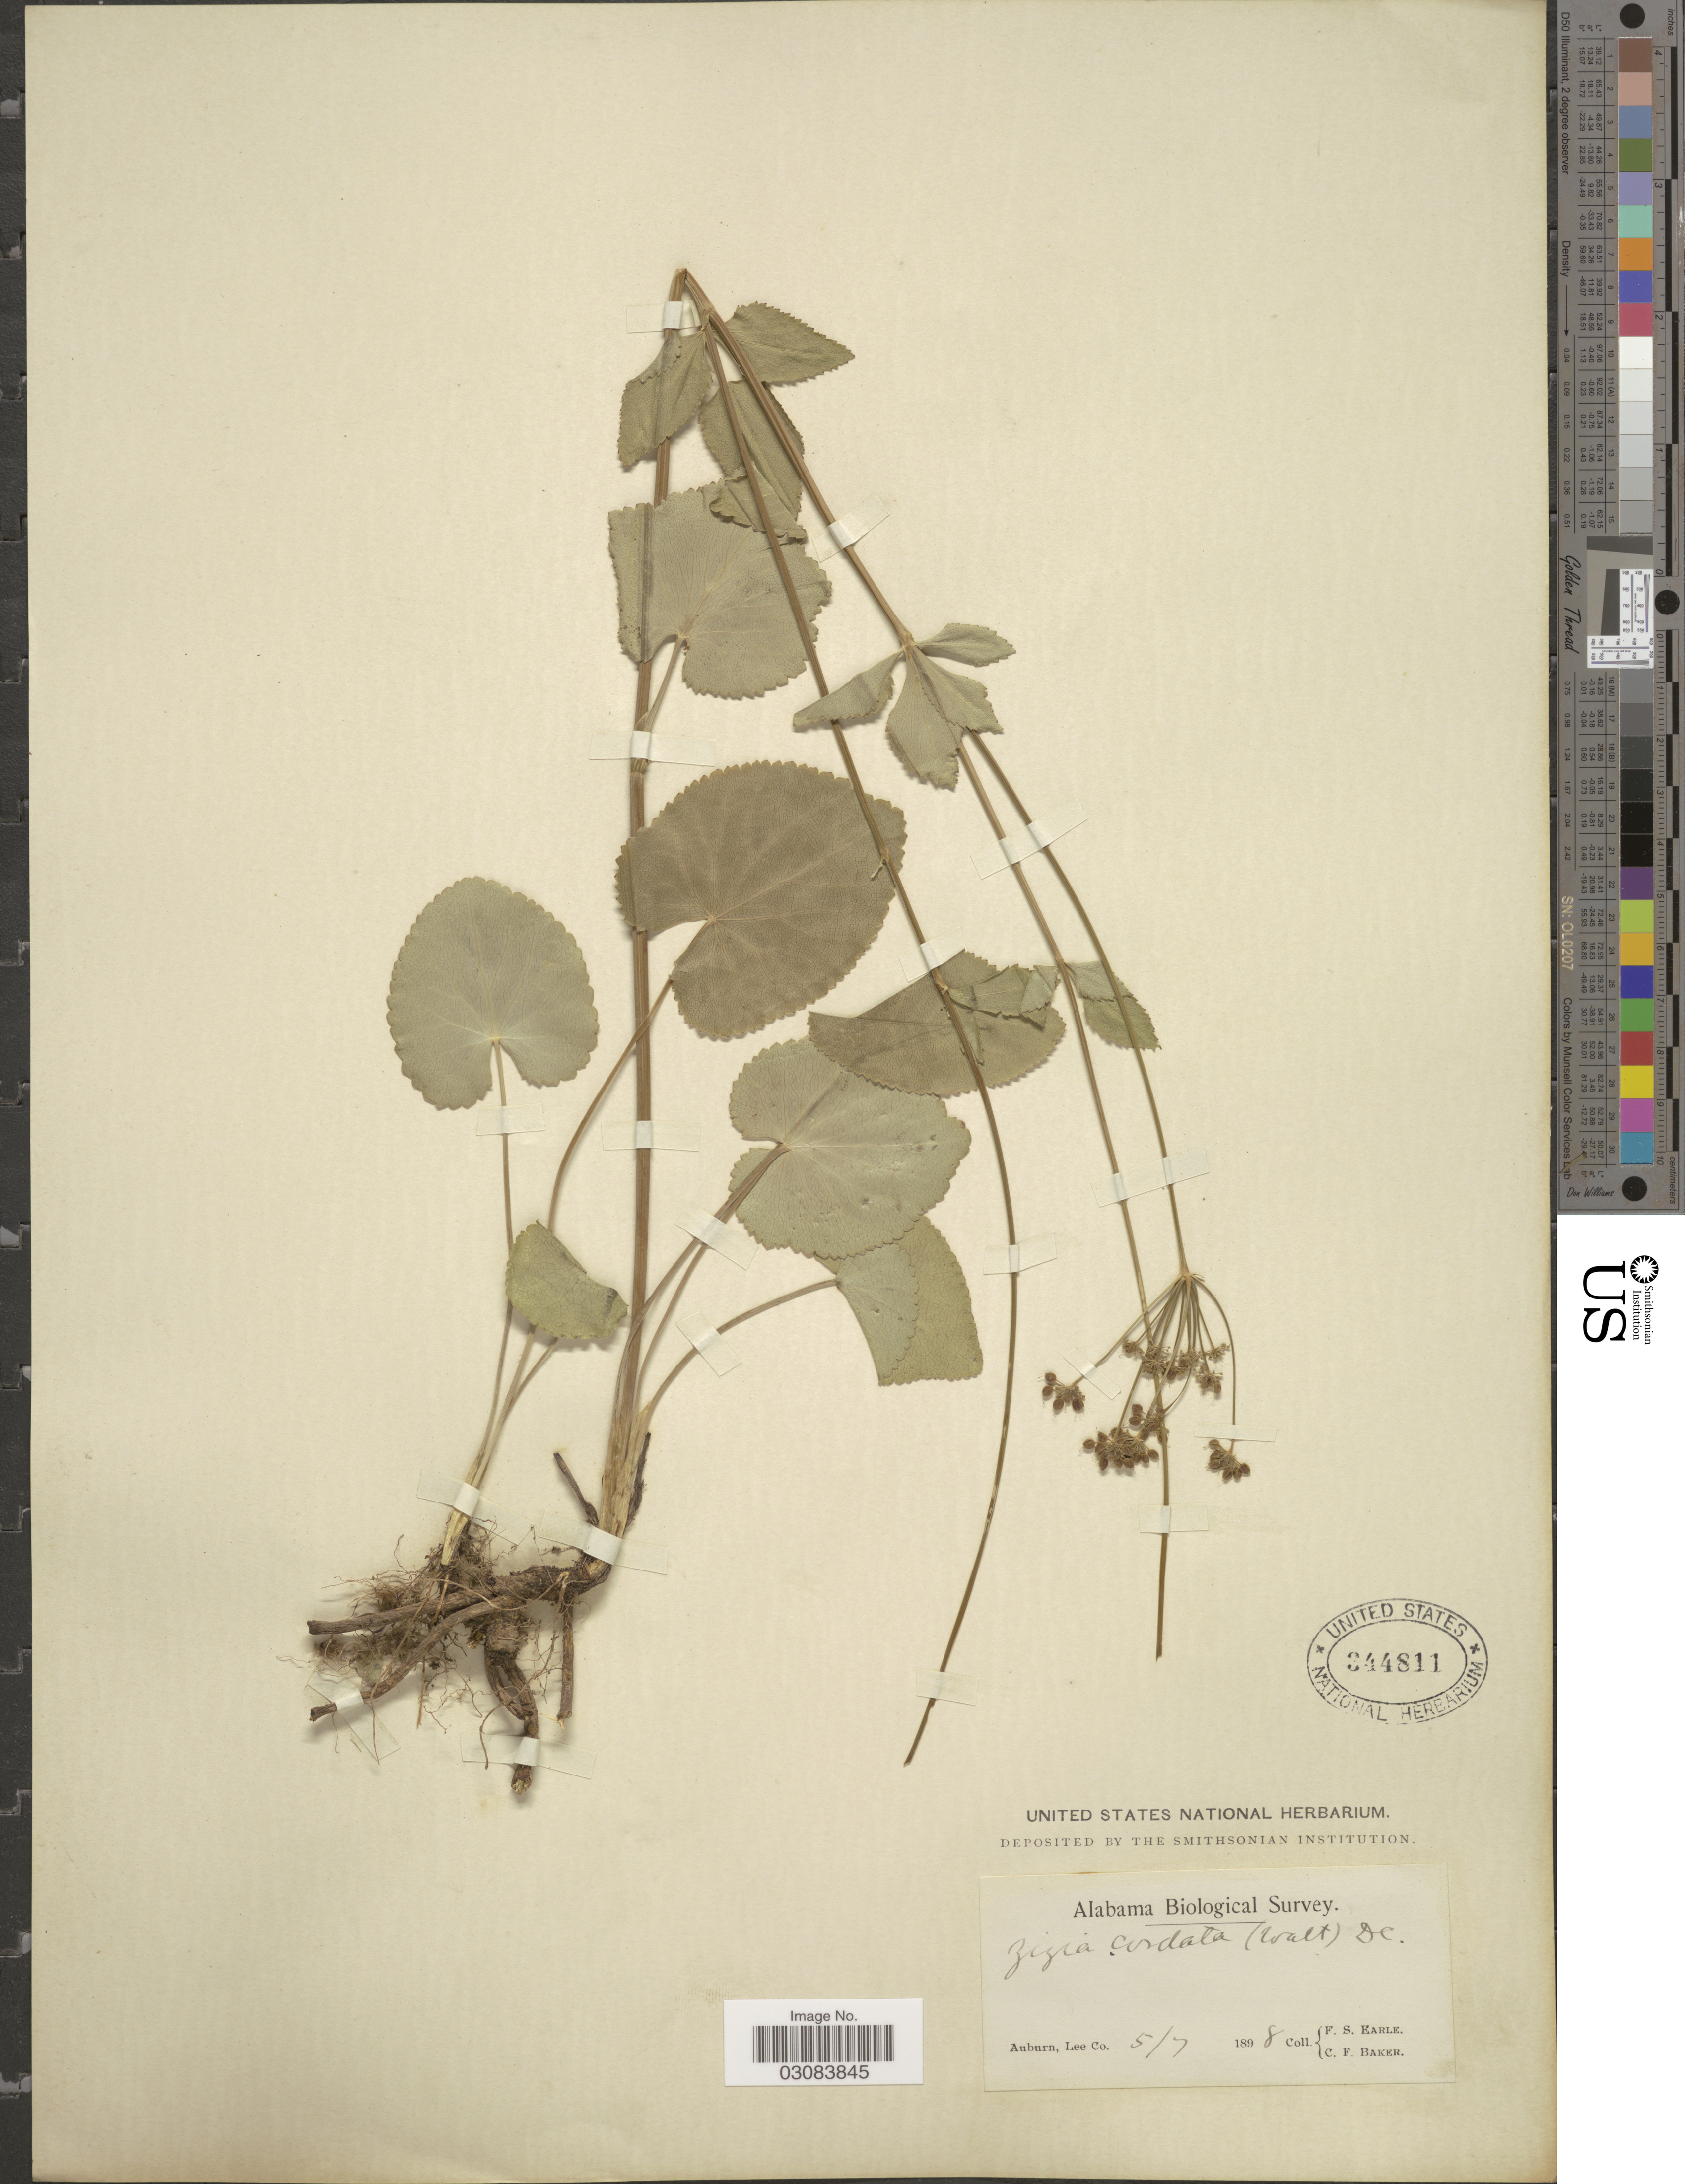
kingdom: Plantae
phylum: Tracheophyta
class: Magnoliopsida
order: Apiales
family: Apiaceae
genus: Zizia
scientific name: Zizia aptera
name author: (A. Gray) Fernald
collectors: F. S. Earle & C. F. Baker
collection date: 1898-07-05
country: United States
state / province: Alabama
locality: Auburn, Lee Co.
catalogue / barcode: US 344811